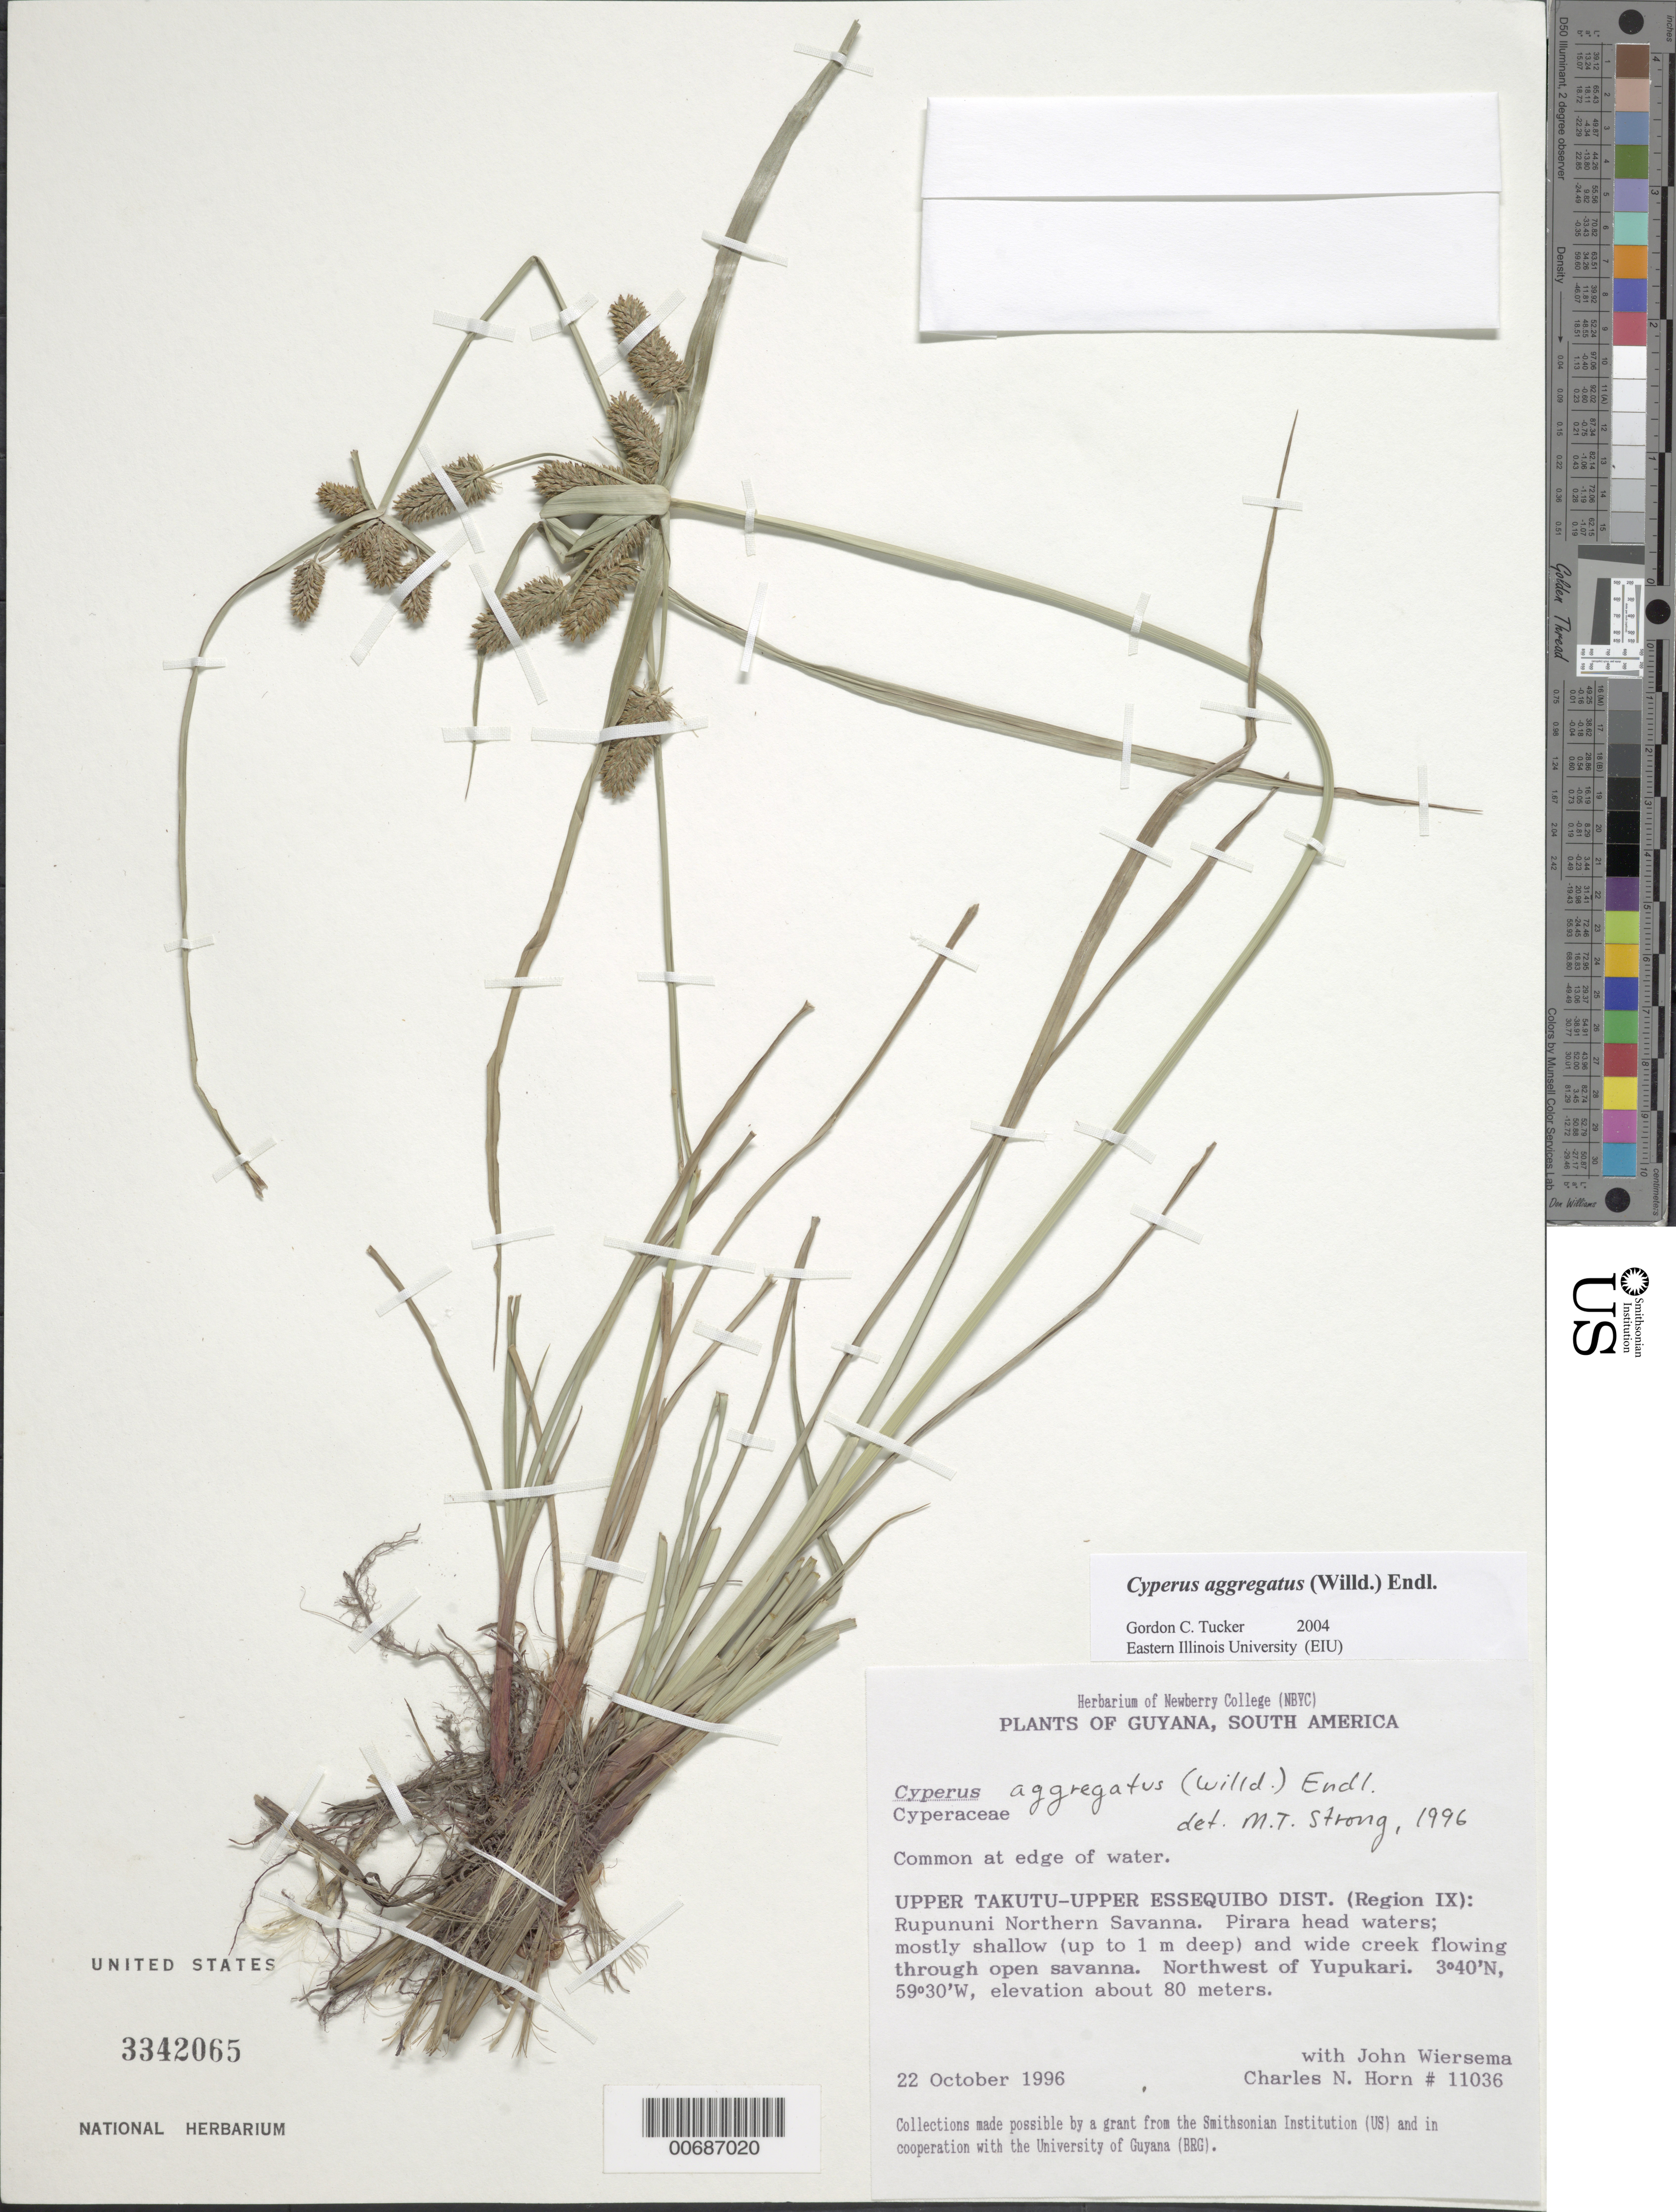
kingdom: Plantae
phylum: Tracheophyta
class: Liliopsida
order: Poales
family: Cyperaceae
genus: Cyperus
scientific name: Cyperus aggregatus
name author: (Willd.) Endl.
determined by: Tucker, G. C.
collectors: C. N. Horn & J. H. Wiersema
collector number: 11036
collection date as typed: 22-Oct-96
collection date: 1996-10-22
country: Guyana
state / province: U. Takutu-U. Essequibo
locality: Rupununi Northern Savanna, Pirara headwaters; NW of Yupukari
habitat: At edge of water; open savanna;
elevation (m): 80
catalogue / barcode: US 3342065